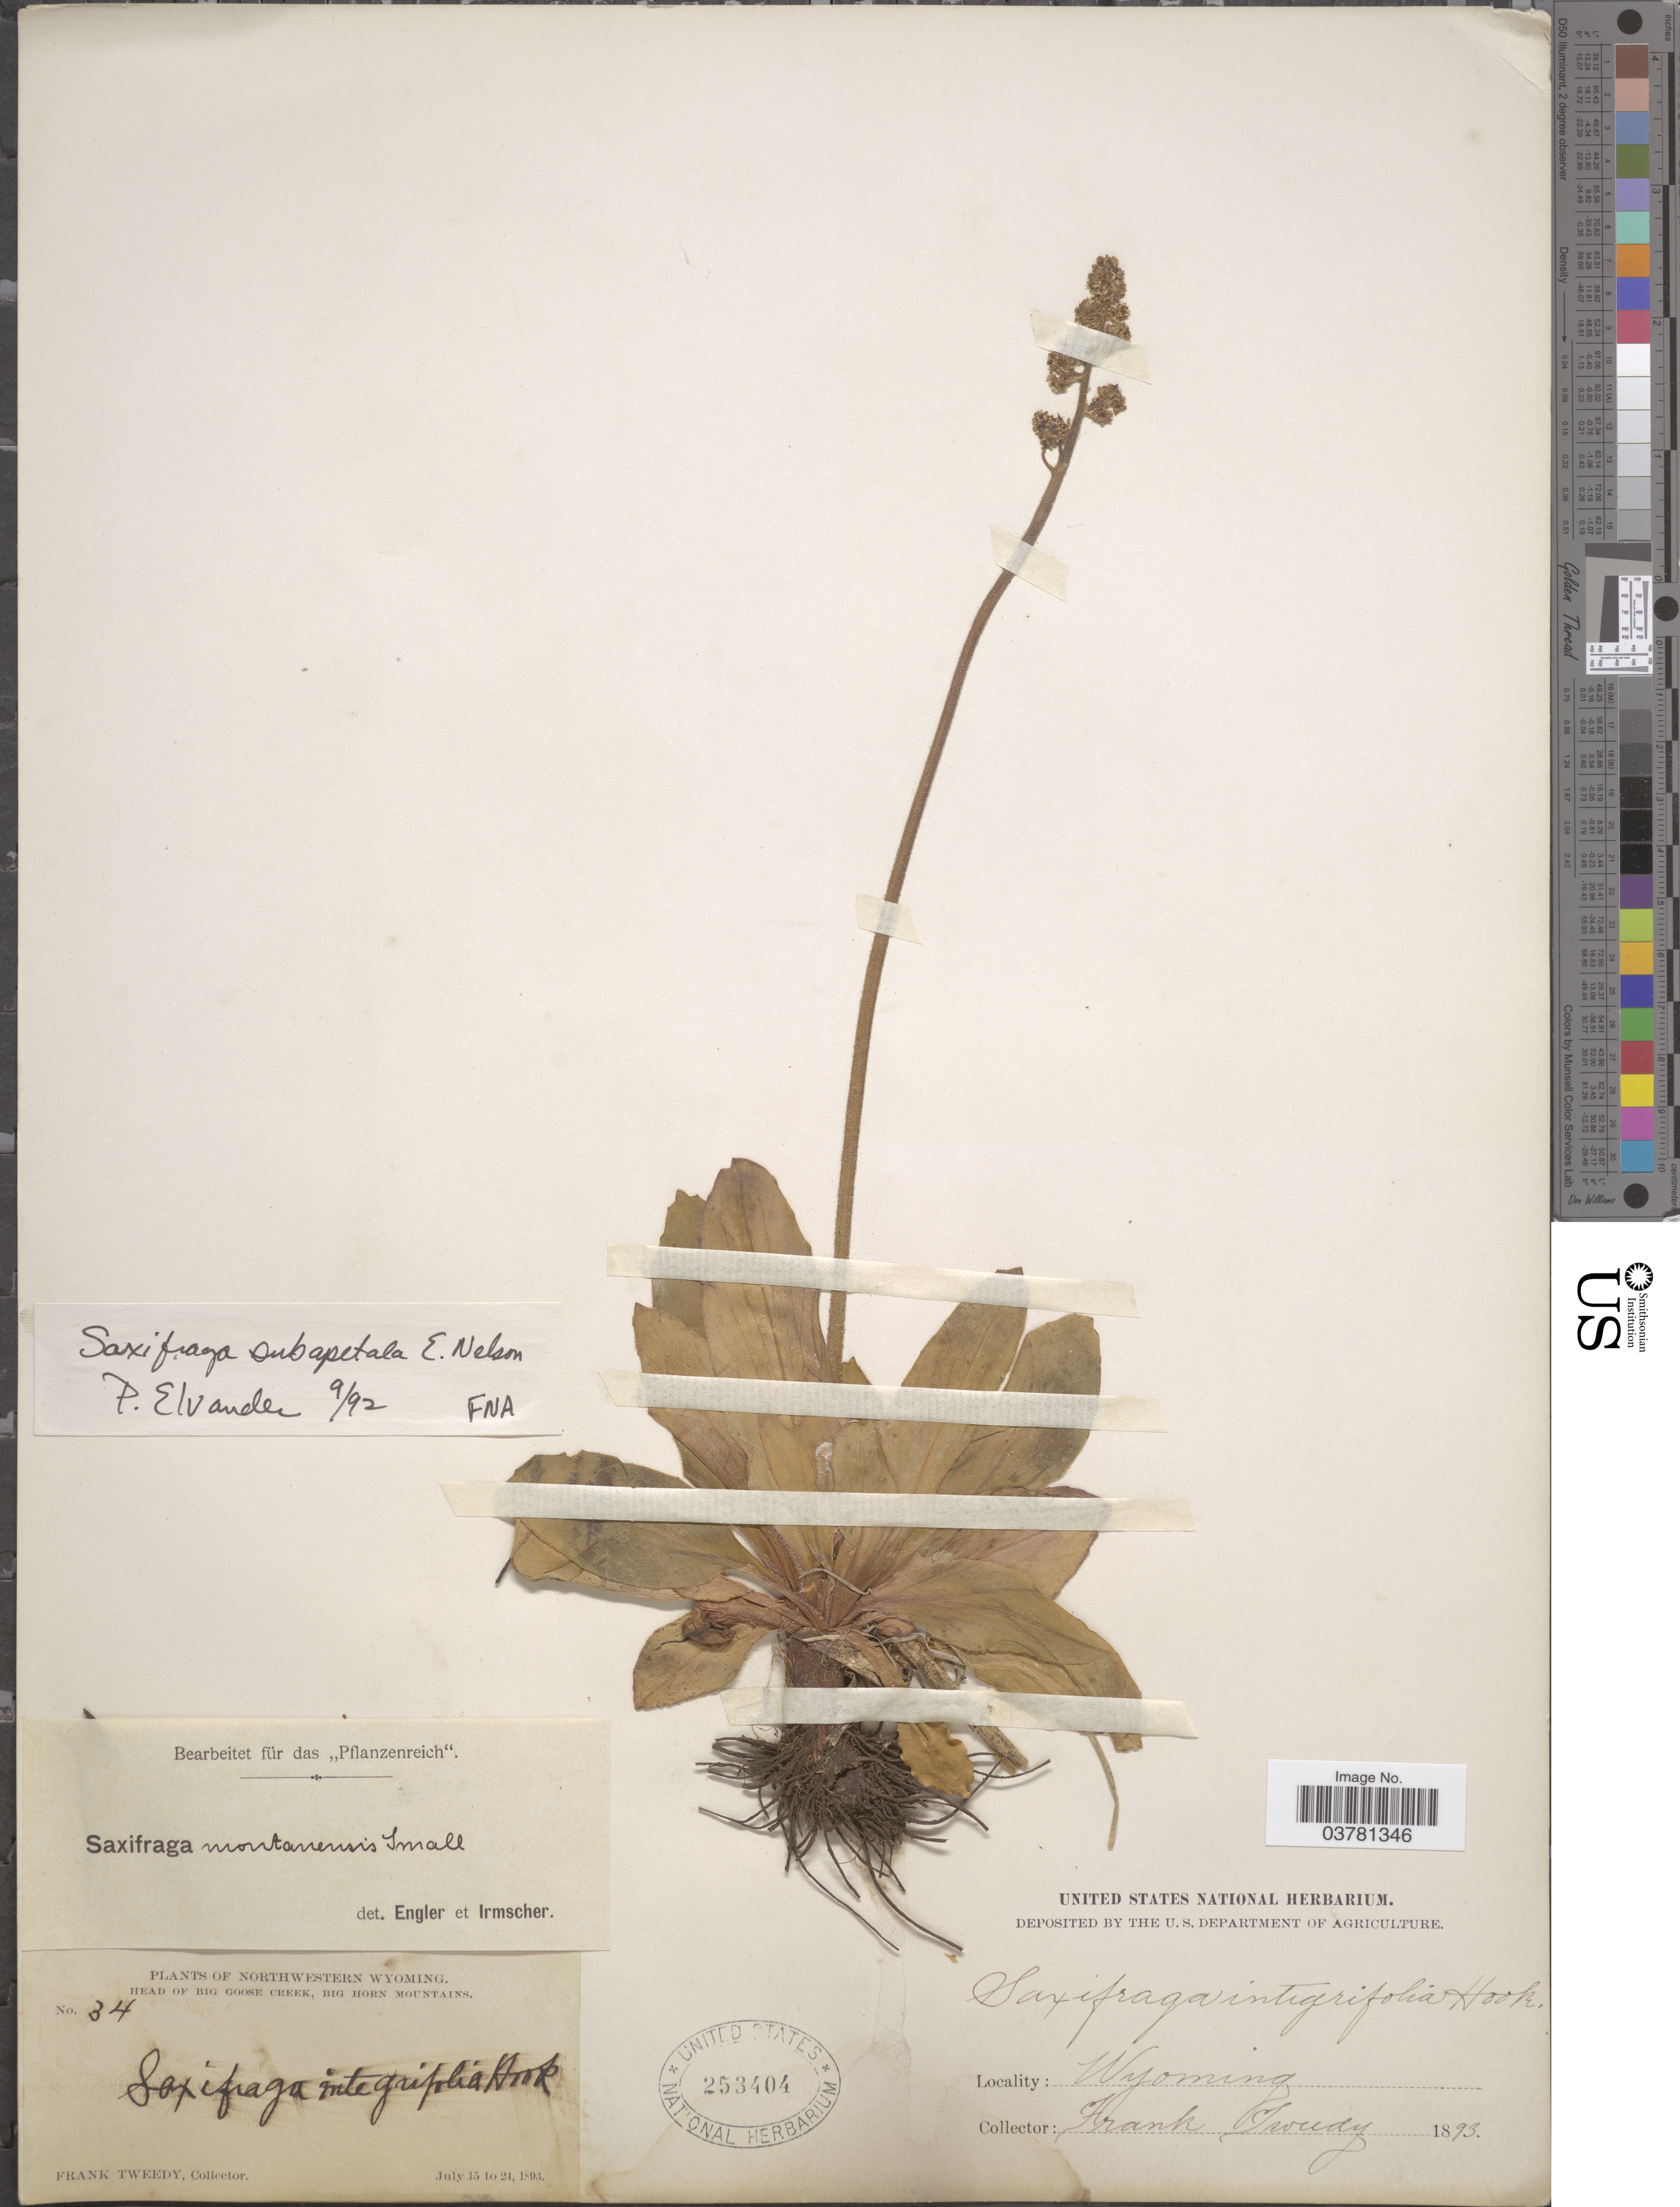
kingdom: Plantae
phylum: Tracheophyta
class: Magnoliopsida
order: Saxifragales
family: Saxifragaceae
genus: Micranthes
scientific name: Micranthes subapetala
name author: (E. Nelson) Small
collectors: F. Tweedy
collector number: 34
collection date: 1893-07-15/1893-07-24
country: United States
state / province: Wyoming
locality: Northwestern Wyoming. Head of Big Goose Creek, Big Horn Mountains.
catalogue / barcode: US 253404